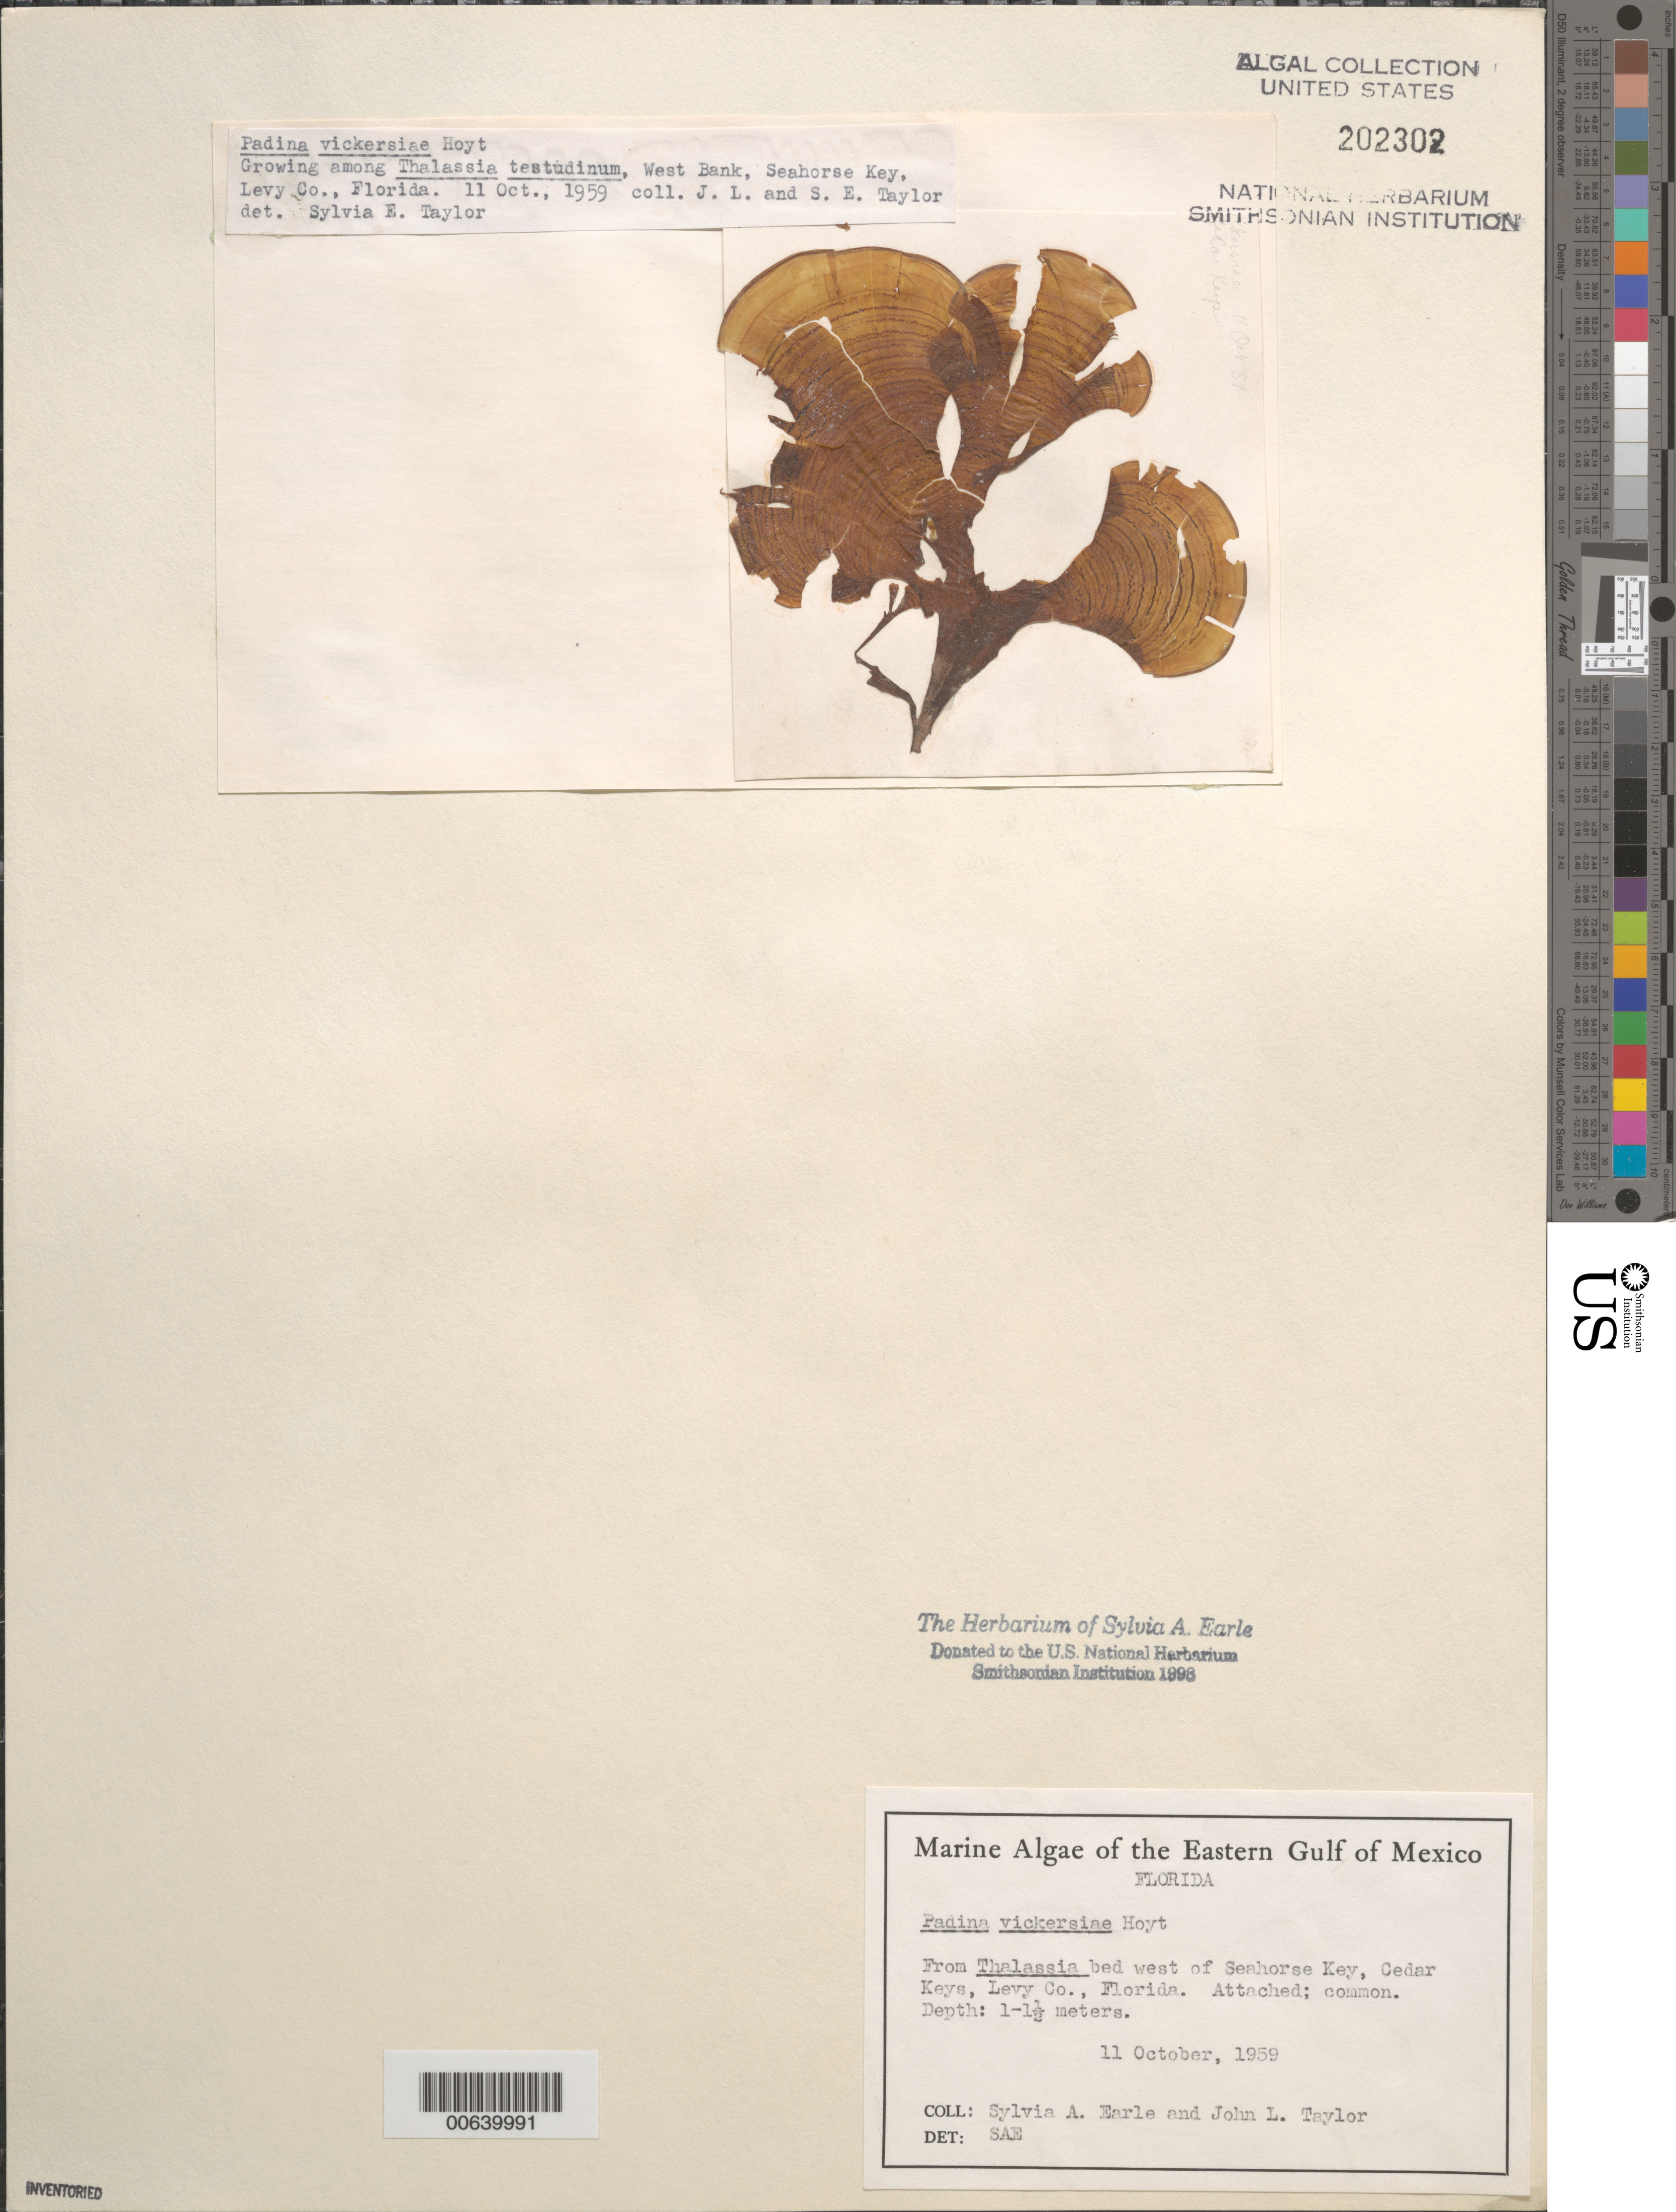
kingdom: Chromista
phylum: Ochrophyta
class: Phaeophyceae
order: Dictyotales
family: Dictyotaceae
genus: Padina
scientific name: Padina gymnospora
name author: (Kütz.) O.G. Sond.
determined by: Algae name updating Project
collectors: S. A. Earle & J. L. Taylor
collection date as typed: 11 Oct 1959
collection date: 1959-10-11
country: United States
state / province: Florida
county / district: Levy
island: Seahorse Key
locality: West Bank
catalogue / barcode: US 202302